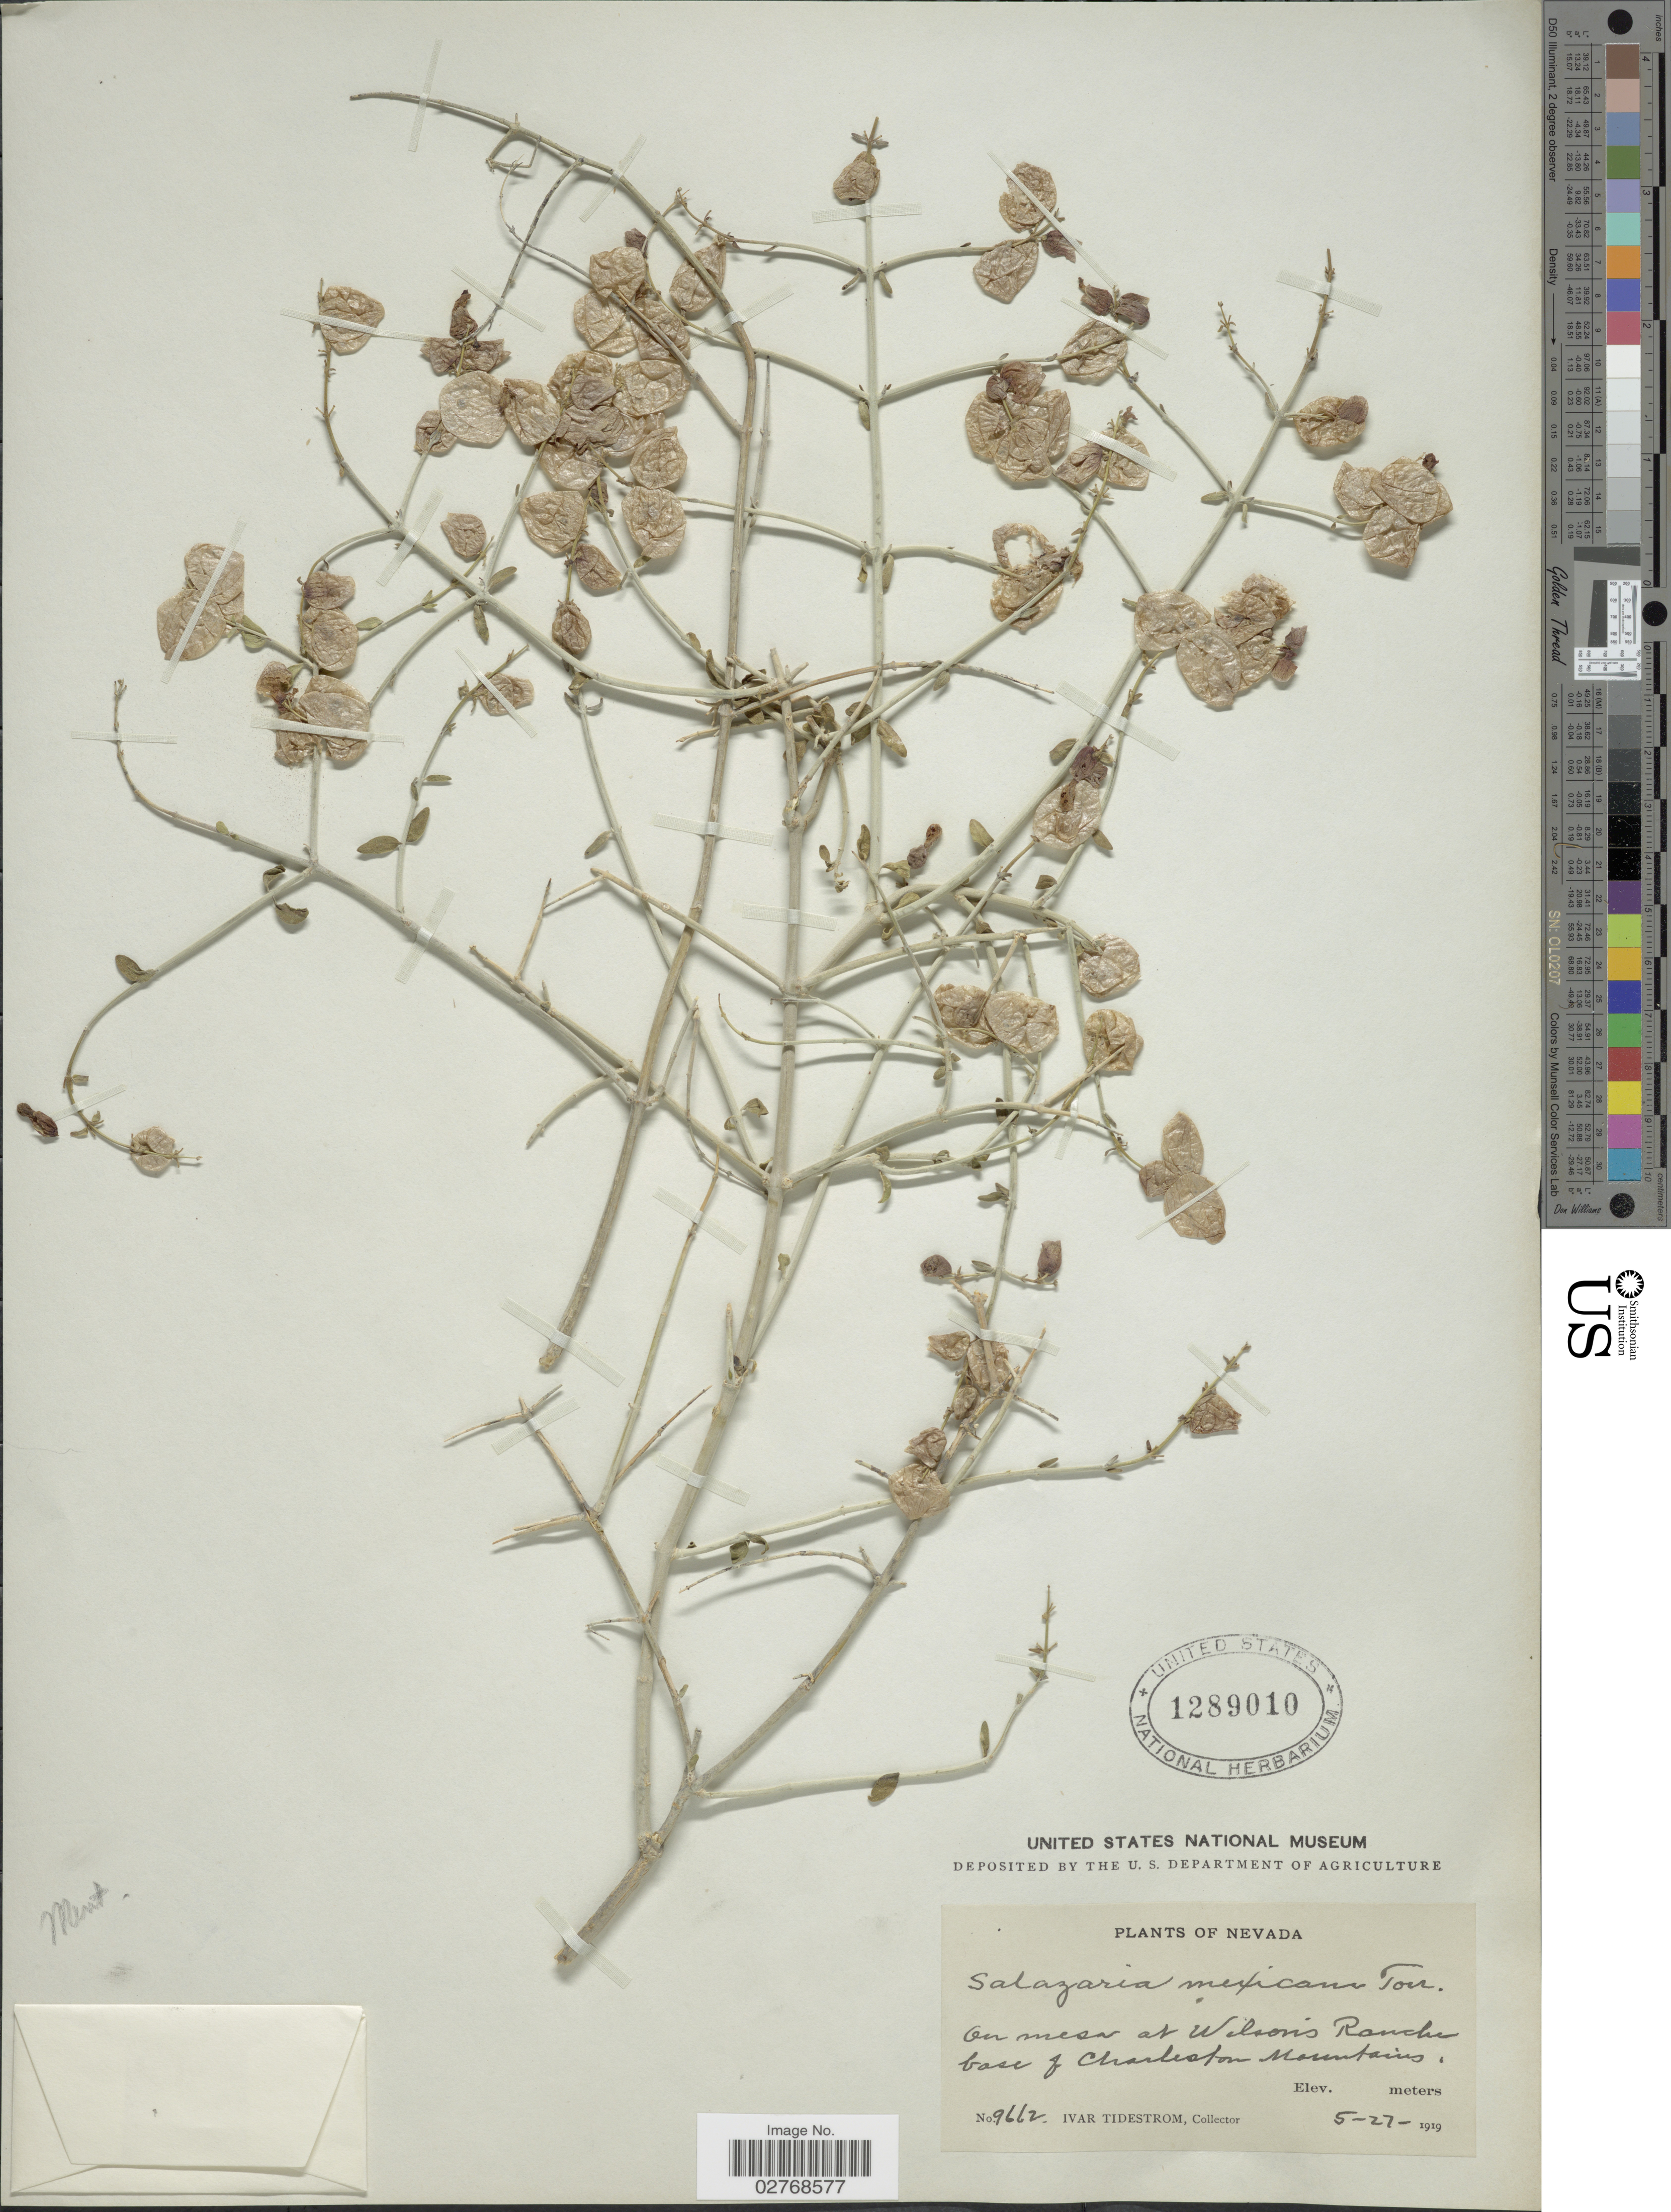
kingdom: Plantae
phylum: Tracheophyta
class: Magnoliopsida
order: Lamiales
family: Lamiaceae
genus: Scutellaria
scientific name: Scutellaria mexicana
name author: (Torr.) A.J. Paton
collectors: I. F. Tidestrom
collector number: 9662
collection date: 1919-05-27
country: United States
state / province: Nevada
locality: On Mesa at Wilsons Ranch base of Charleston Mountains.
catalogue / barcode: US 1289010